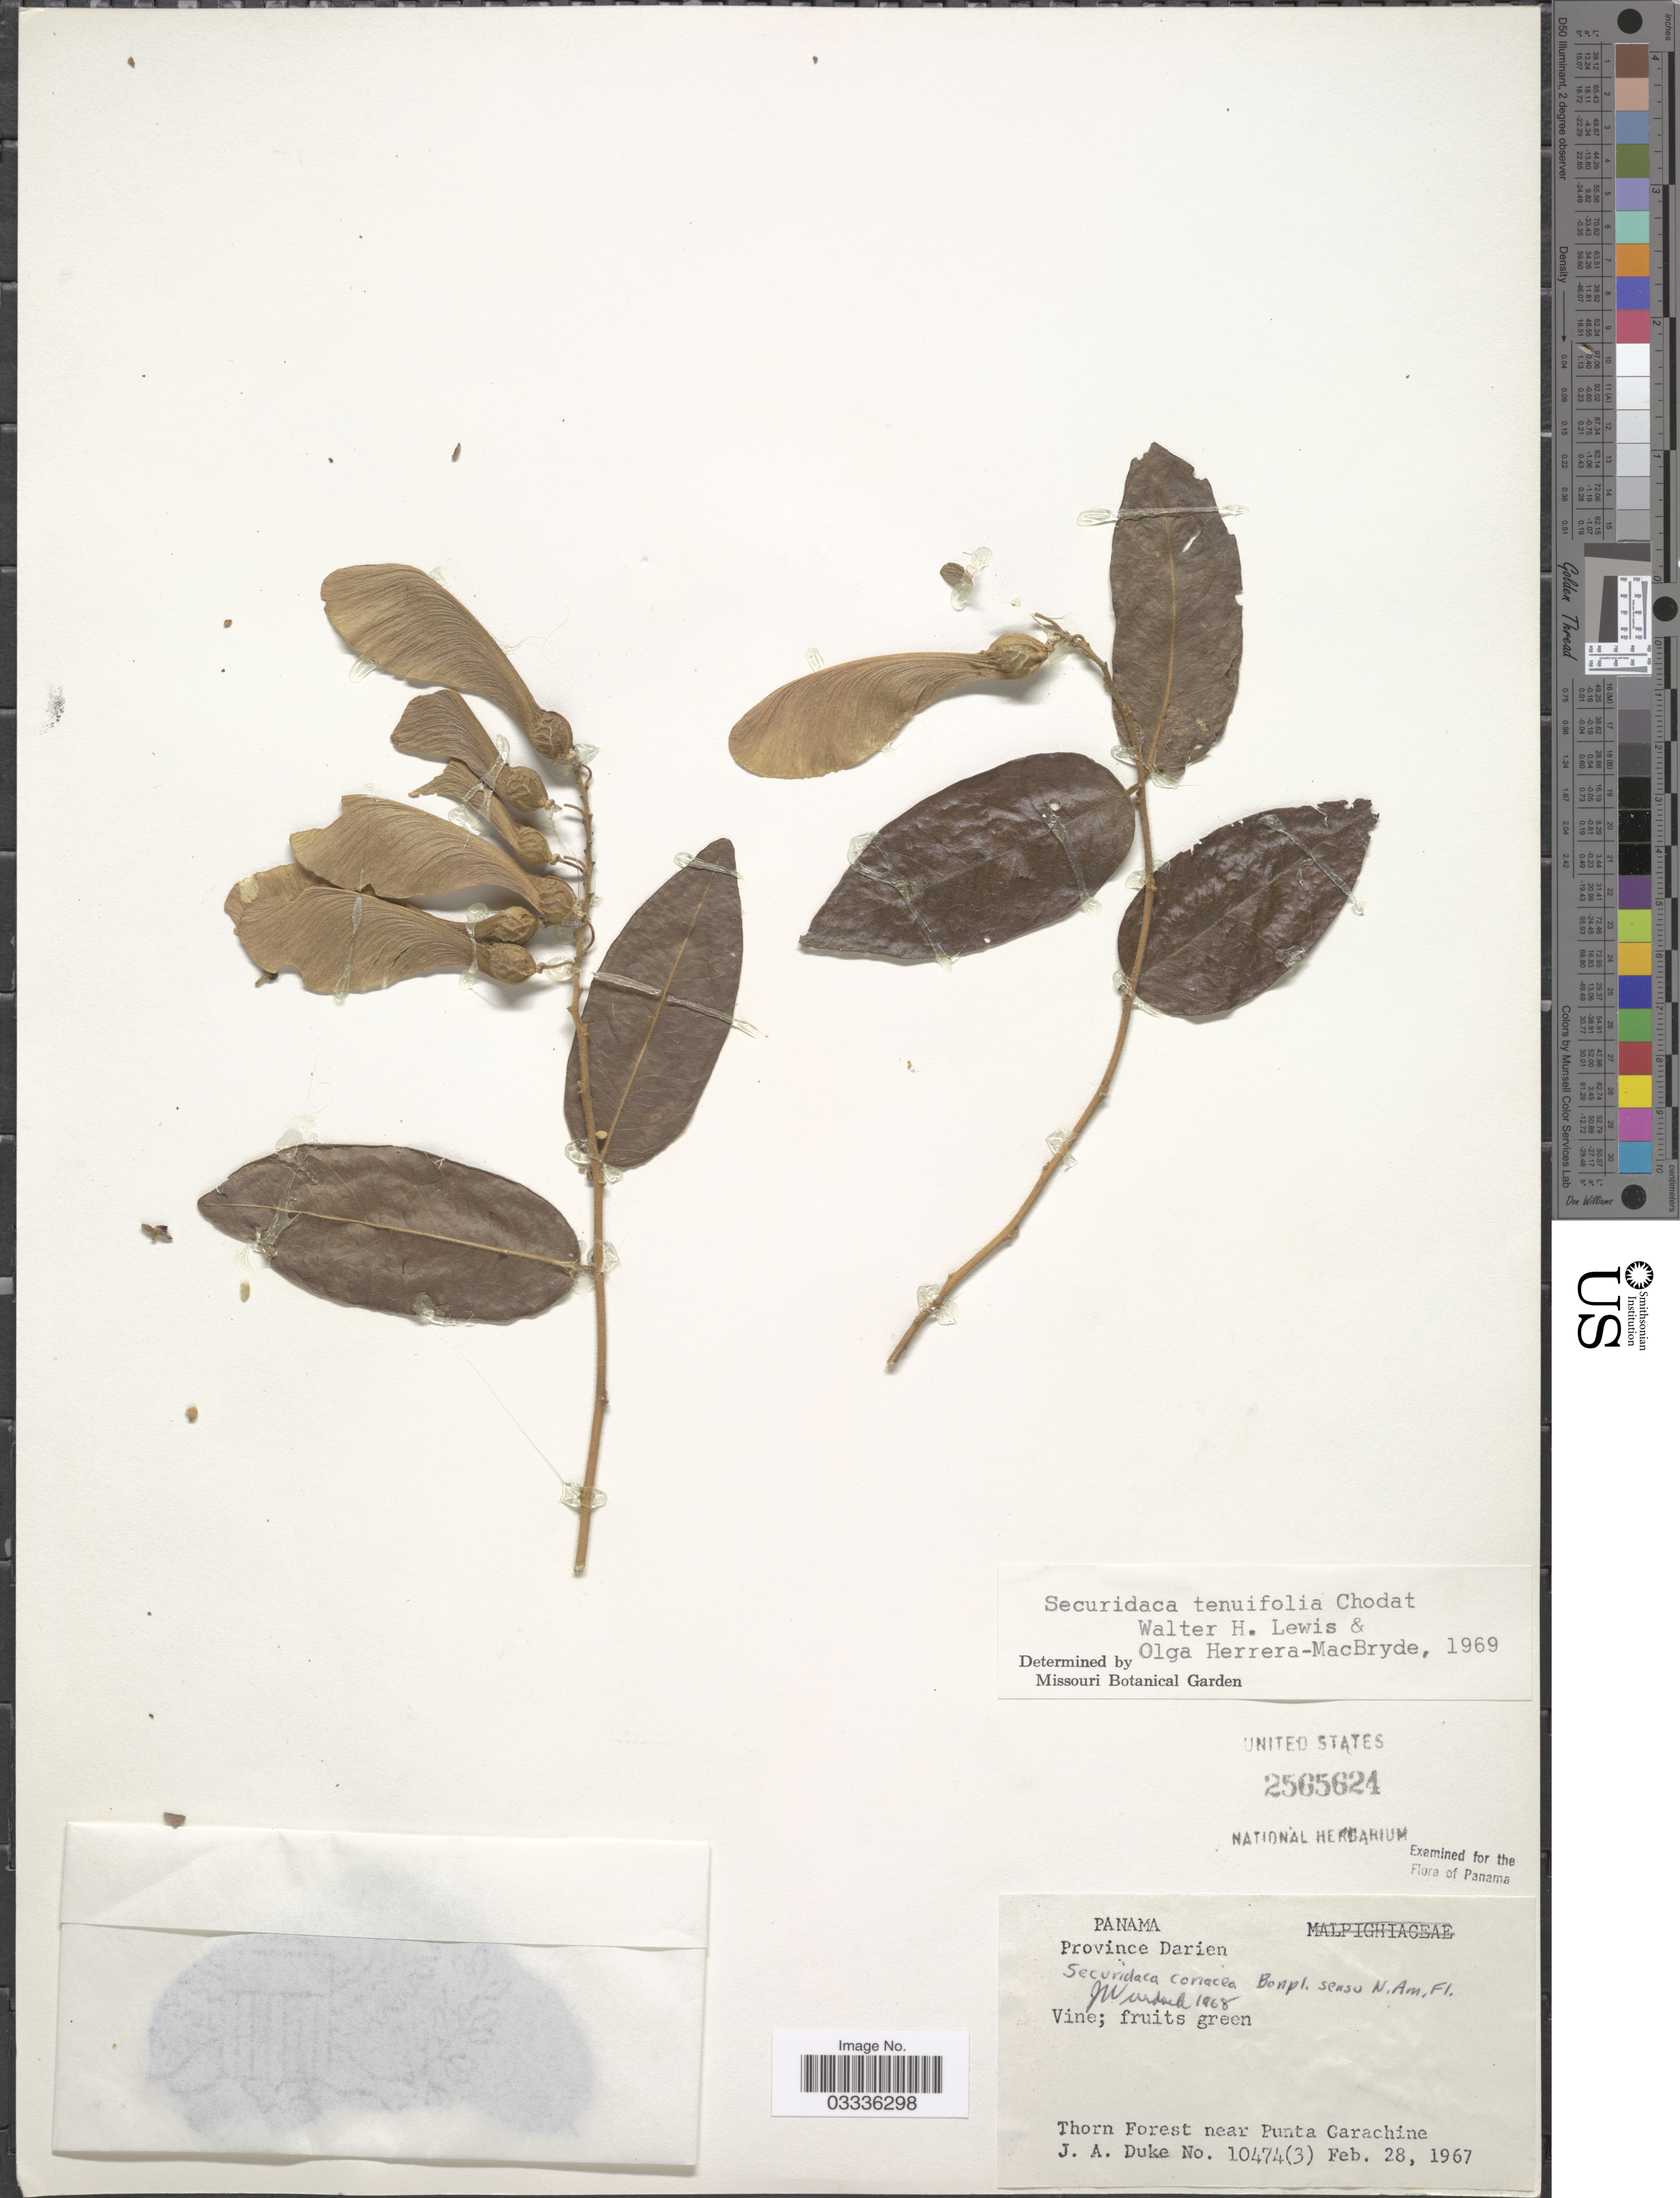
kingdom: Plantae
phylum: Tracheophyta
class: Magnoliopsida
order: Fabales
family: Polygalaceae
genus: Securidaca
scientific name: Securidaca tenuifolia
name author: Chodat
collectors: J. A. Duke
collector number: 10474(3)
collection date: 1967-02-28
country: Panama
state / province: Darién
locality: Thorn forest near Punta Garachine.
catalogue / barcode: US 2565624